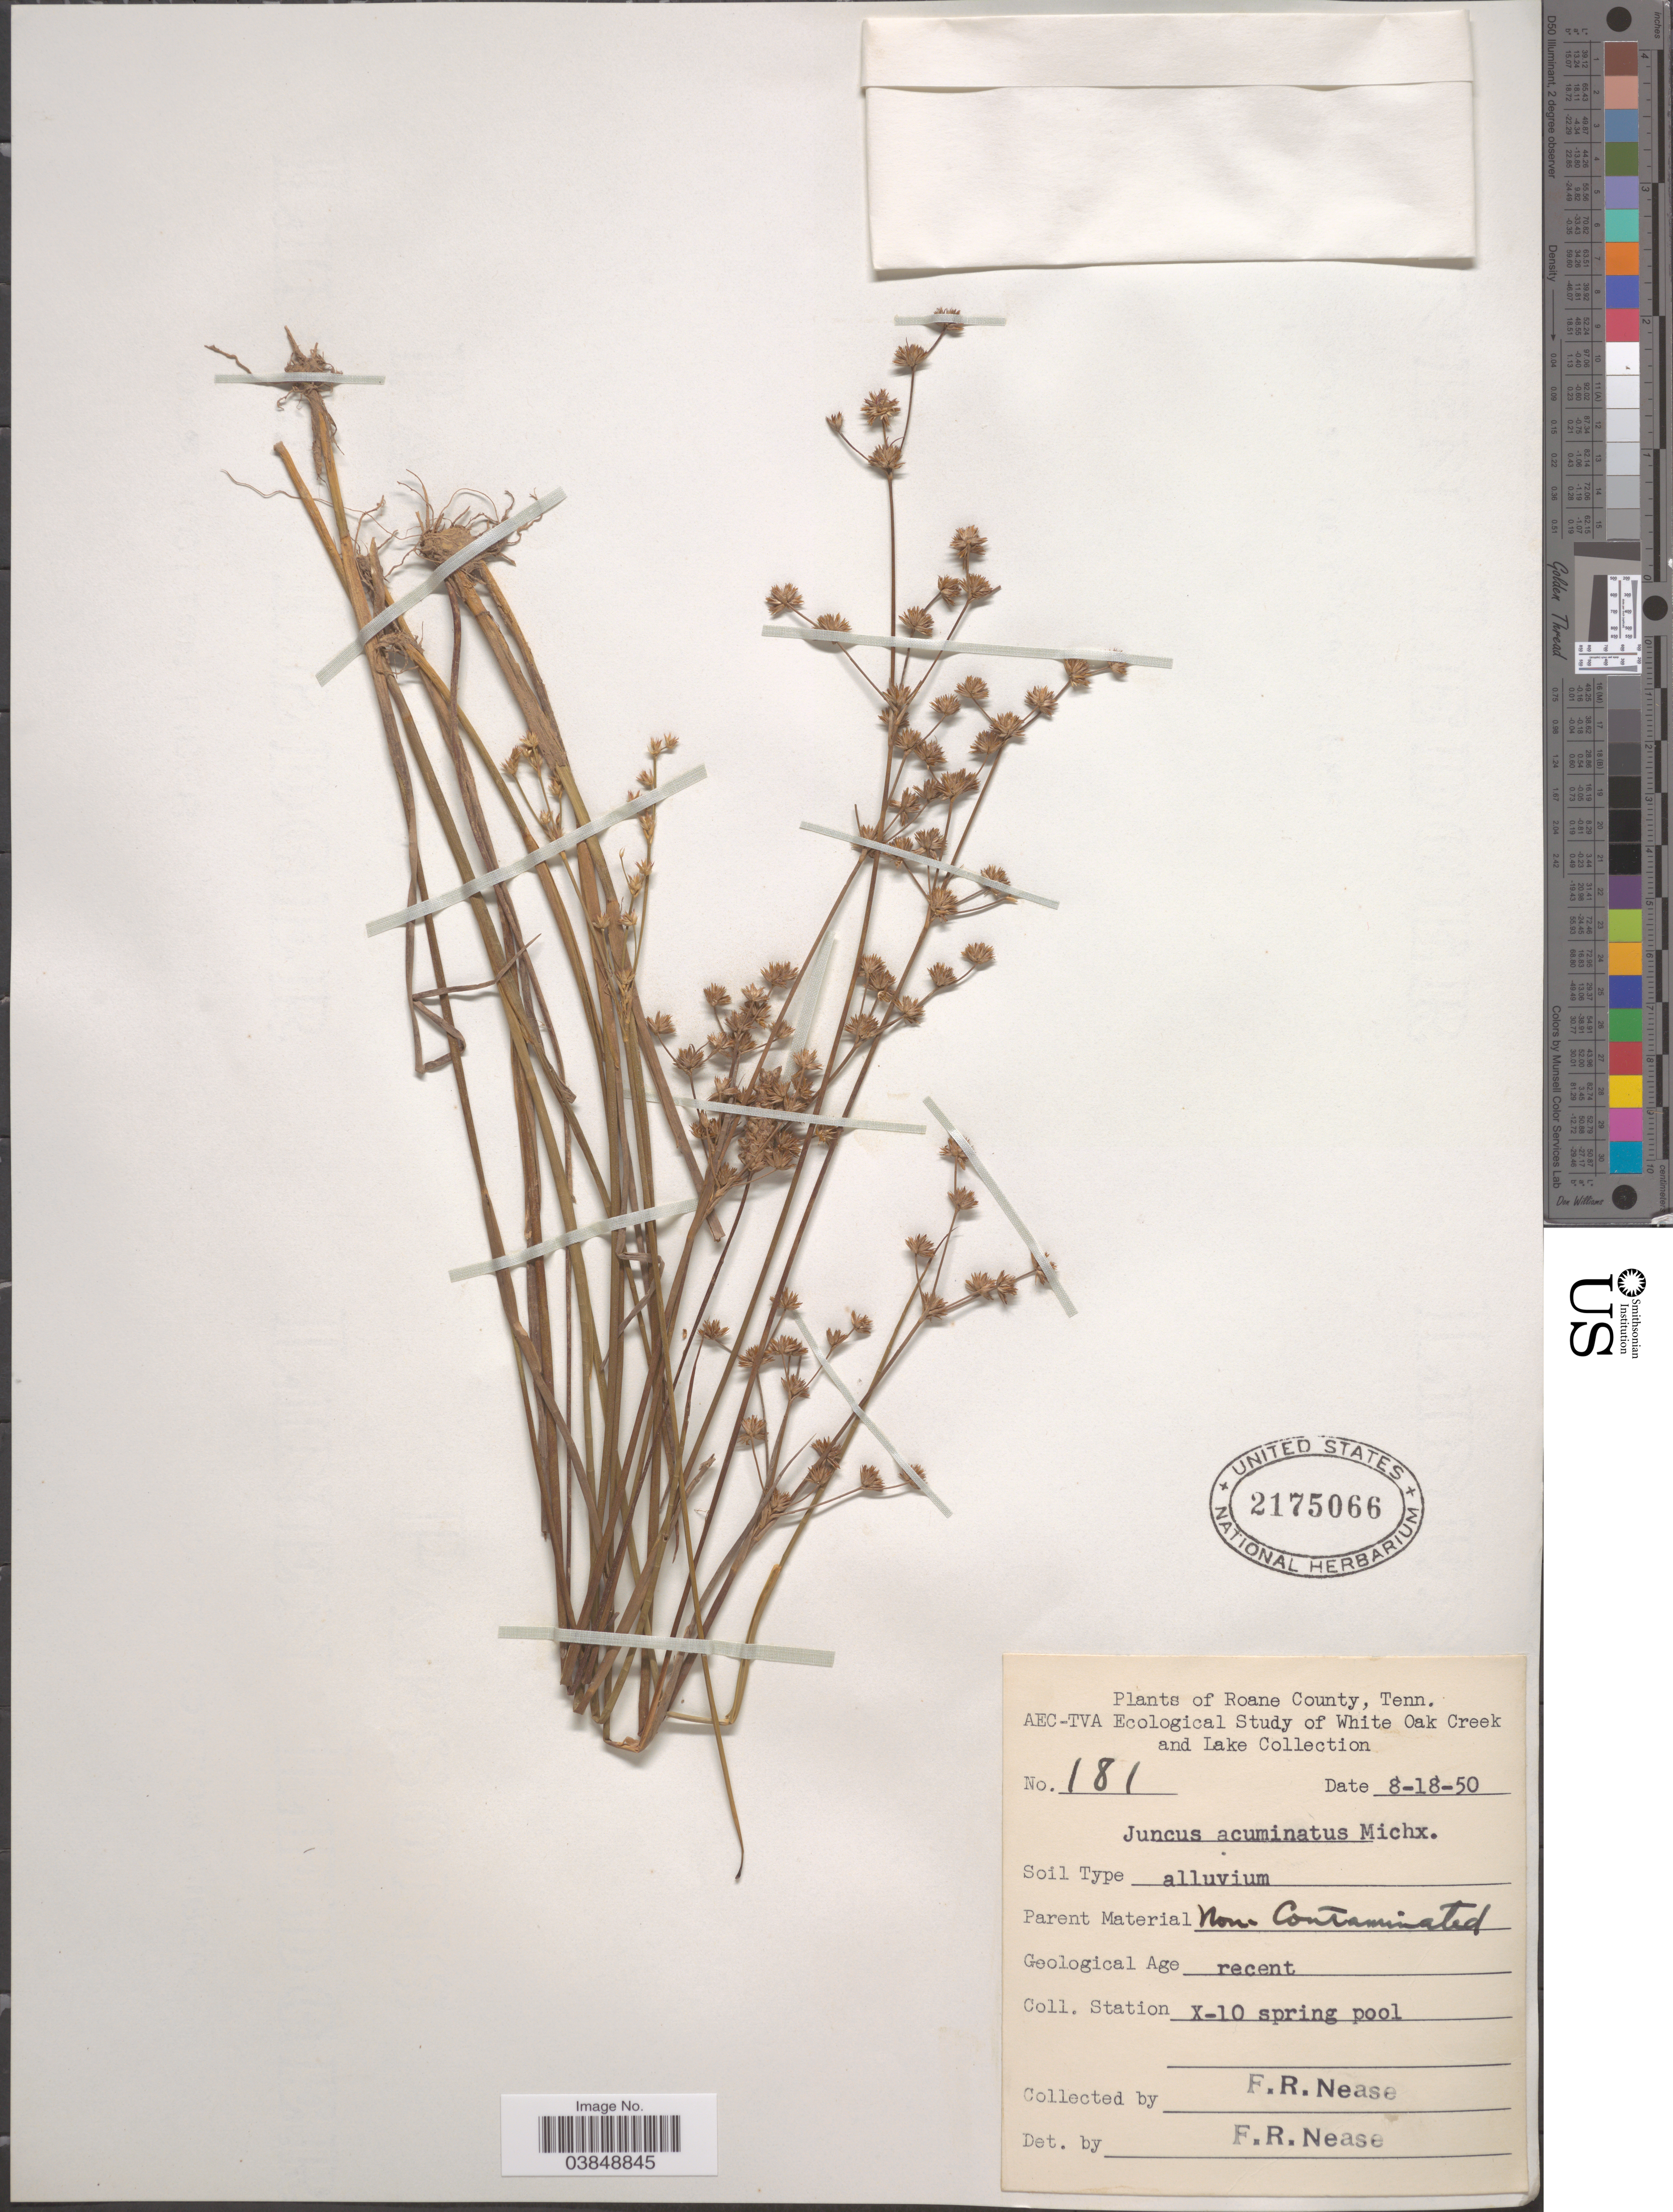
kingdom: Plantae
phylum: Tracheophyta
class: Liliopsida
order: Poales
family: Juncaceae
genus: Juncus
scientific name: Juncus acuminatus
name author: Michx.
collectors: F. Nease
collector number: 181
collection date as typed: Transcribed d/m/y: 18/8/50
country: United States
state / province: Tennessee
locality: Roane County. Station X-10 spring pool.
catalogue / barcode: US 2175066